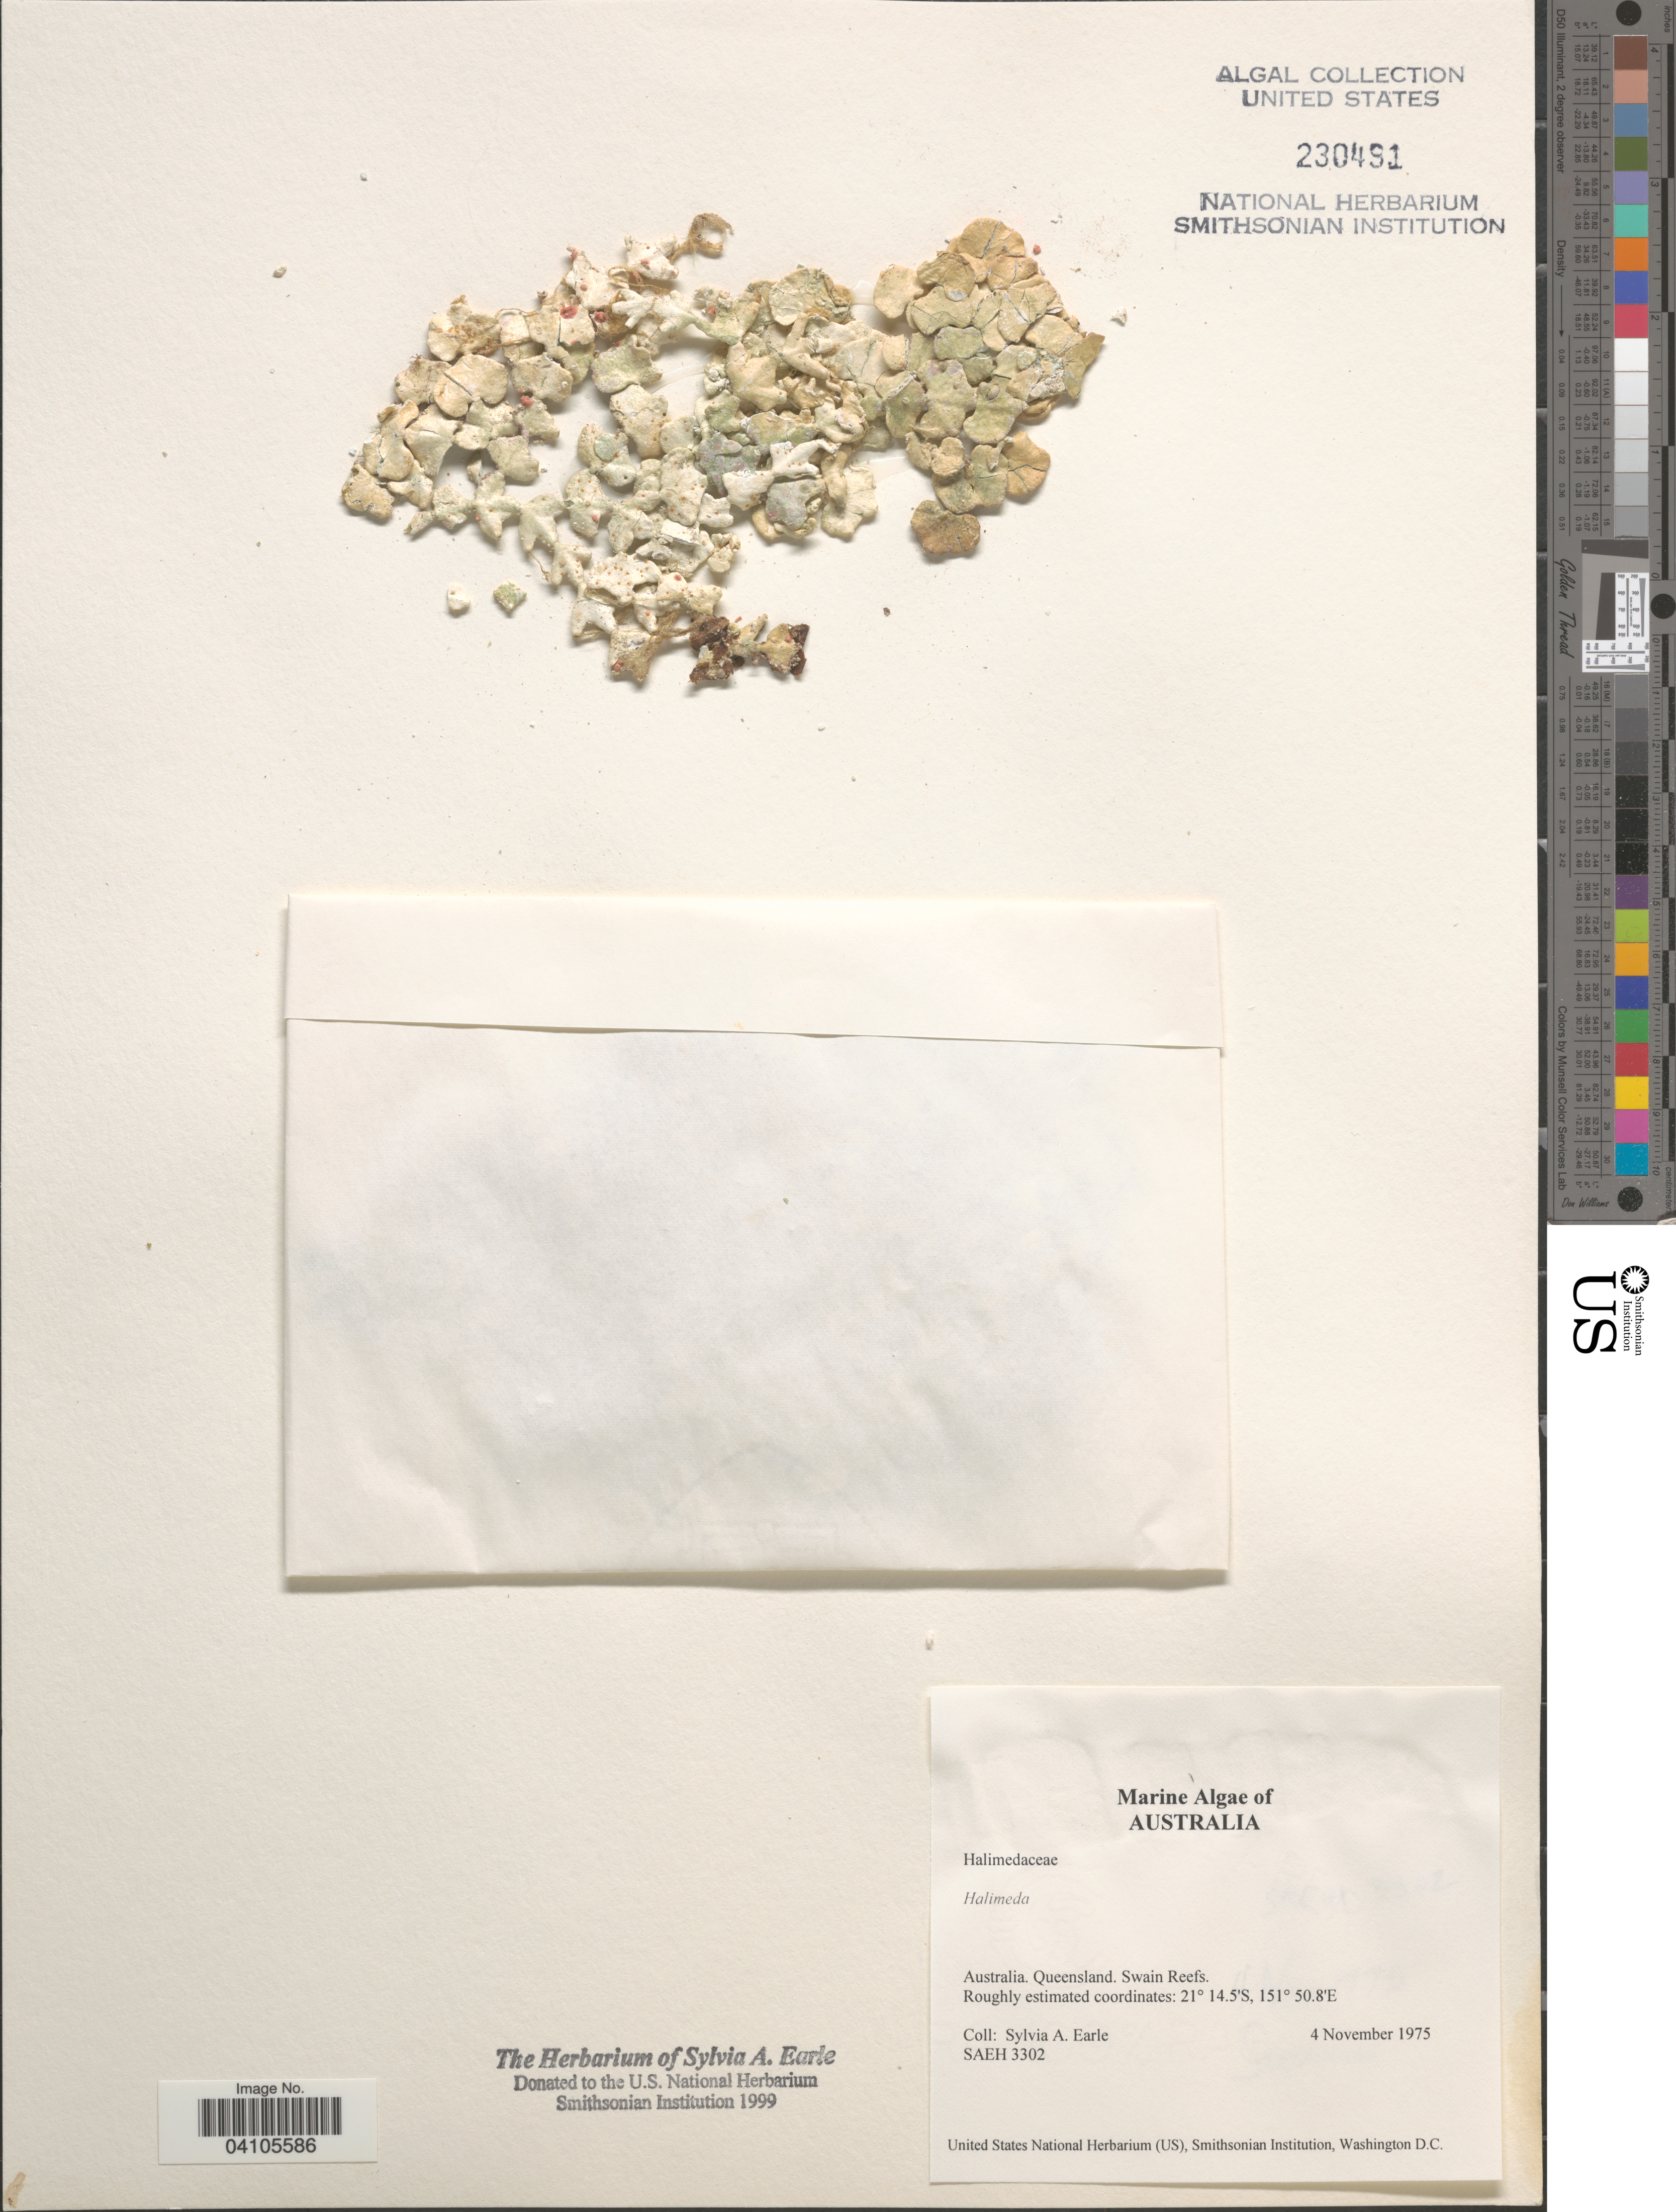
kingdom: Plantae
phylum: Chlorophyta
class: Ulvophyceae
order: Bryopsidales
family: Halimedaceae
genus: Halimeda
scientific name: Halimeda sp.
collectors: S. A. Earle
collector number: SAEH 3302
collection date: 1975-11-04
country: Australia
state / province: Queensland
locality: Swain Reefs.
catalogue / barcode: US 230491